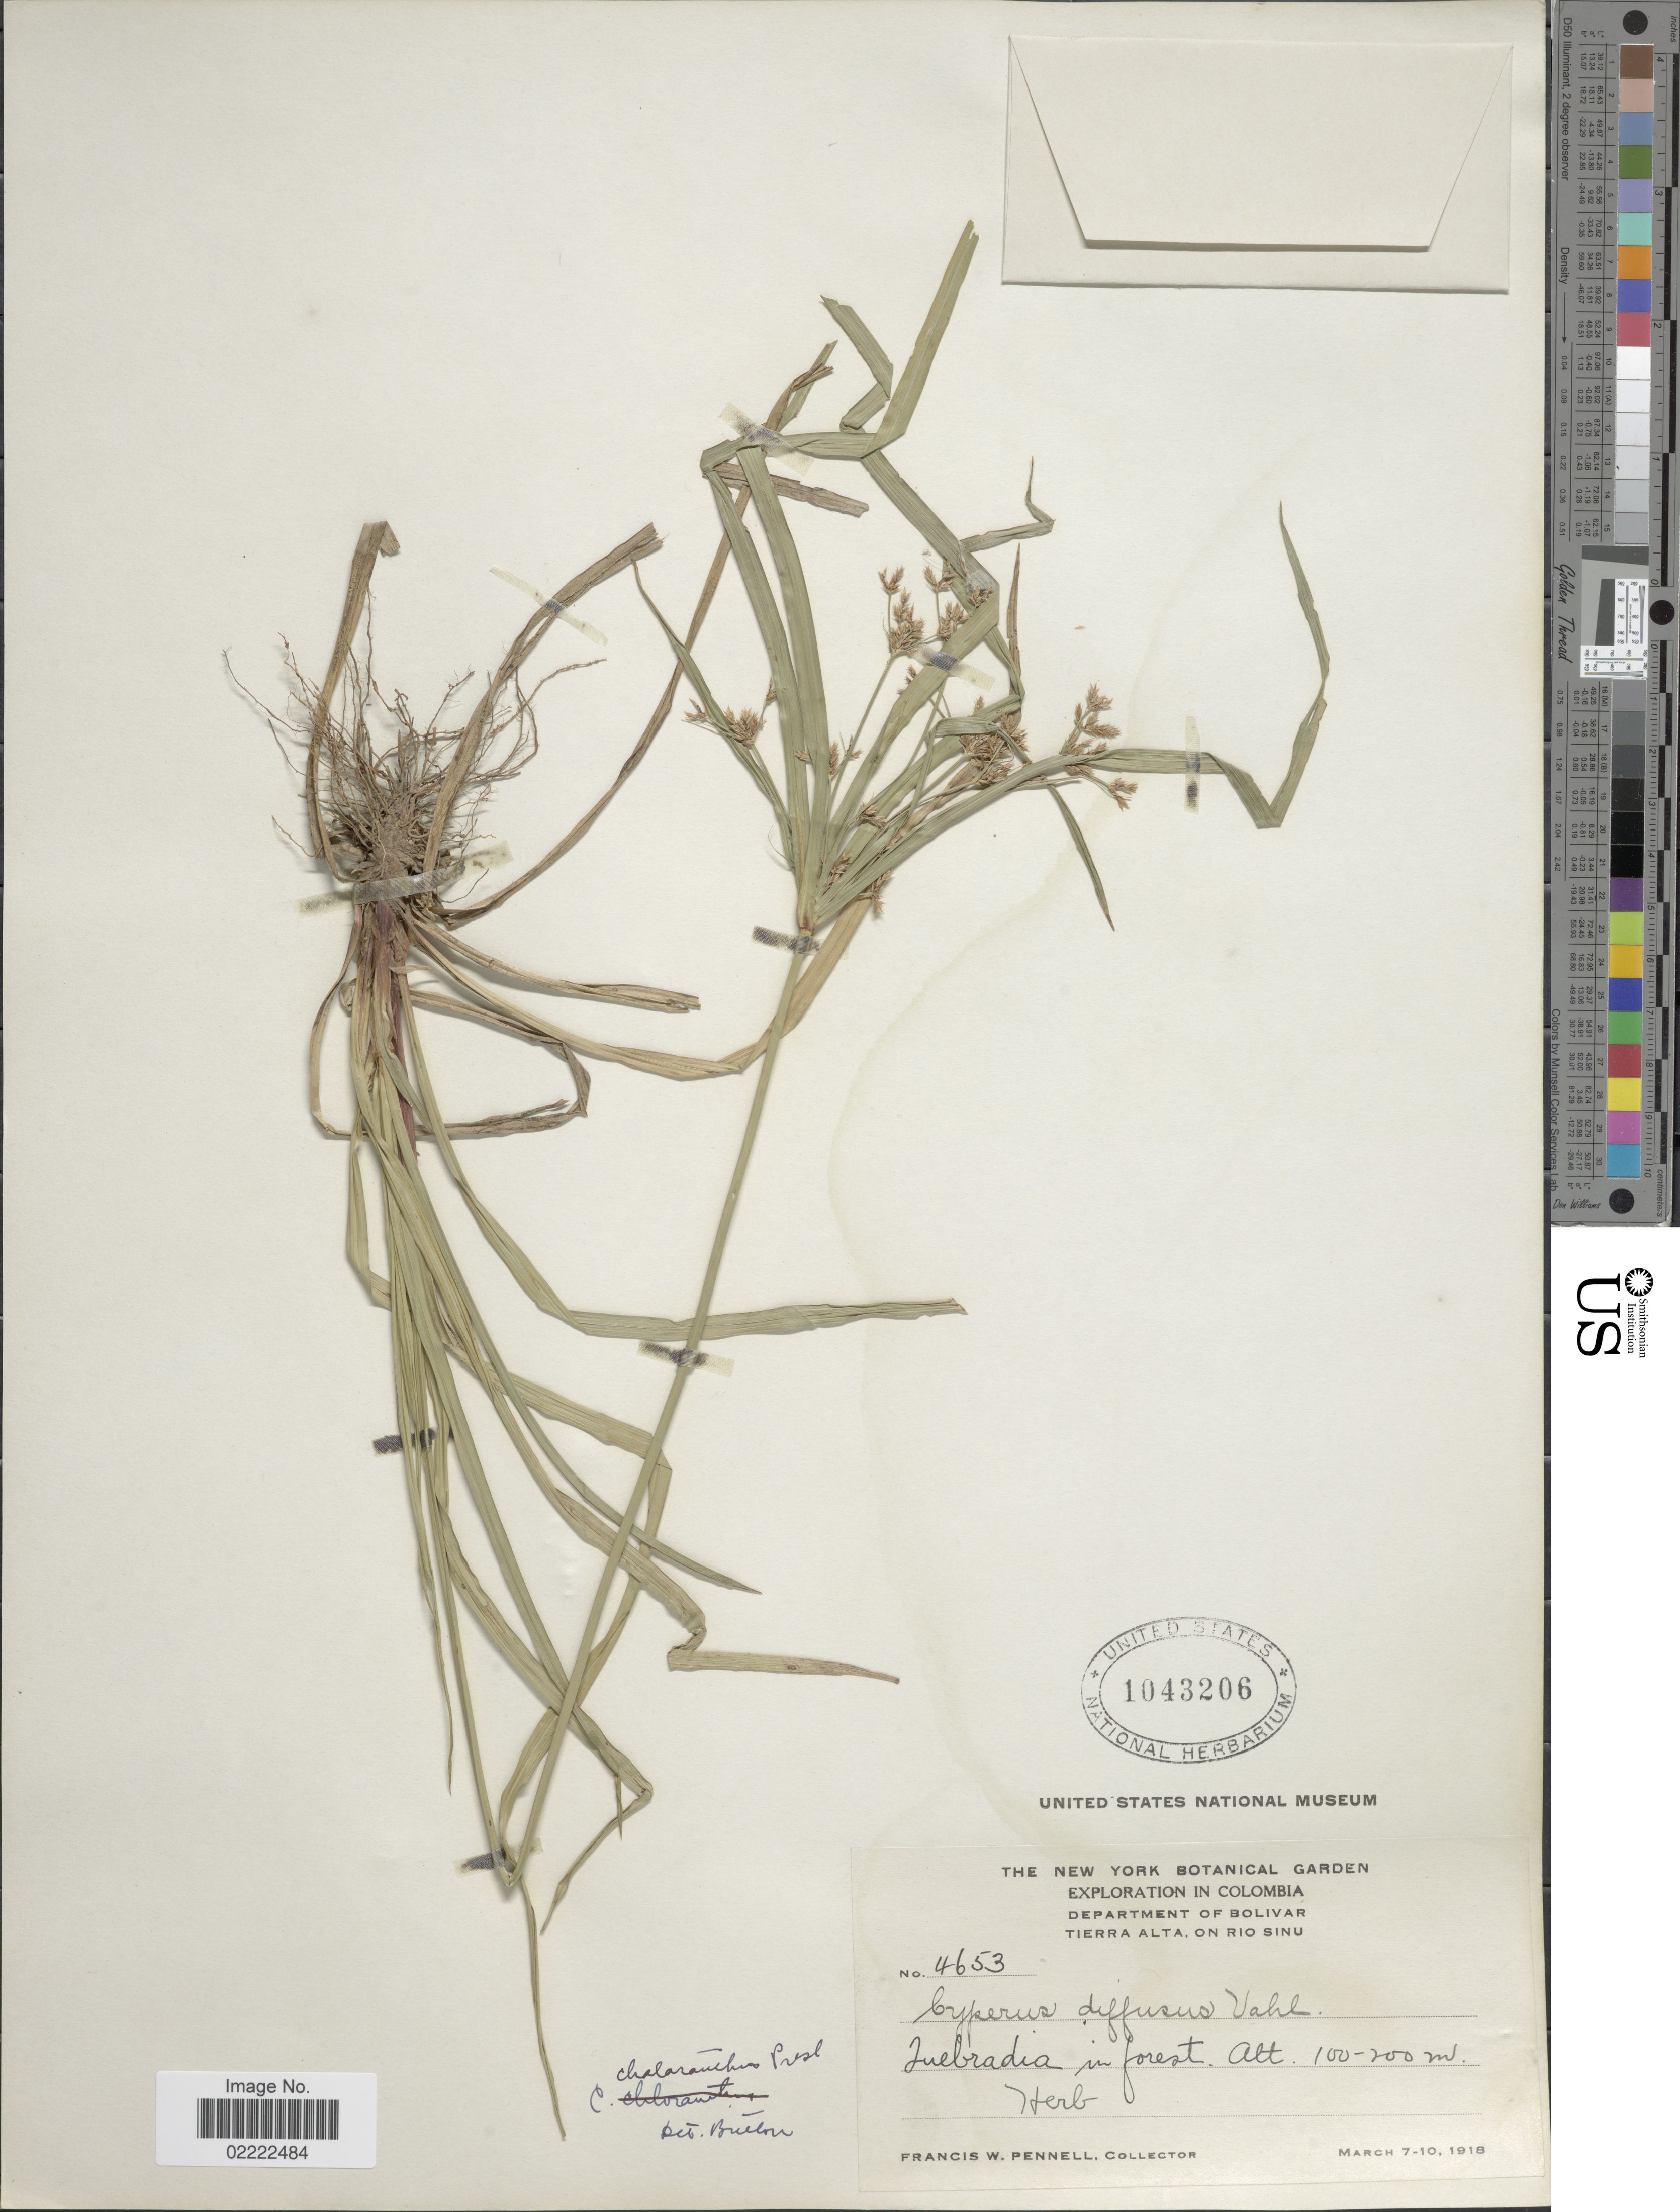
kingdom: Plantae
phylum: Tracheophyta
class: Liliopsida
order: Poales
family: Cyperaceae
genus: Cyperus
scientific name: Cyperus laxus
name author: Lam.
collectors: F. W. Pennell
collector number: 4653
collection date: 1918-03-07/1918-03-10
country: Colombia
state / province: Bolívar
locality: Tierra Alta, on Rio Sinu, Quebradia in forest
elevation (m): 100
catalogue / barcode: US 1043206